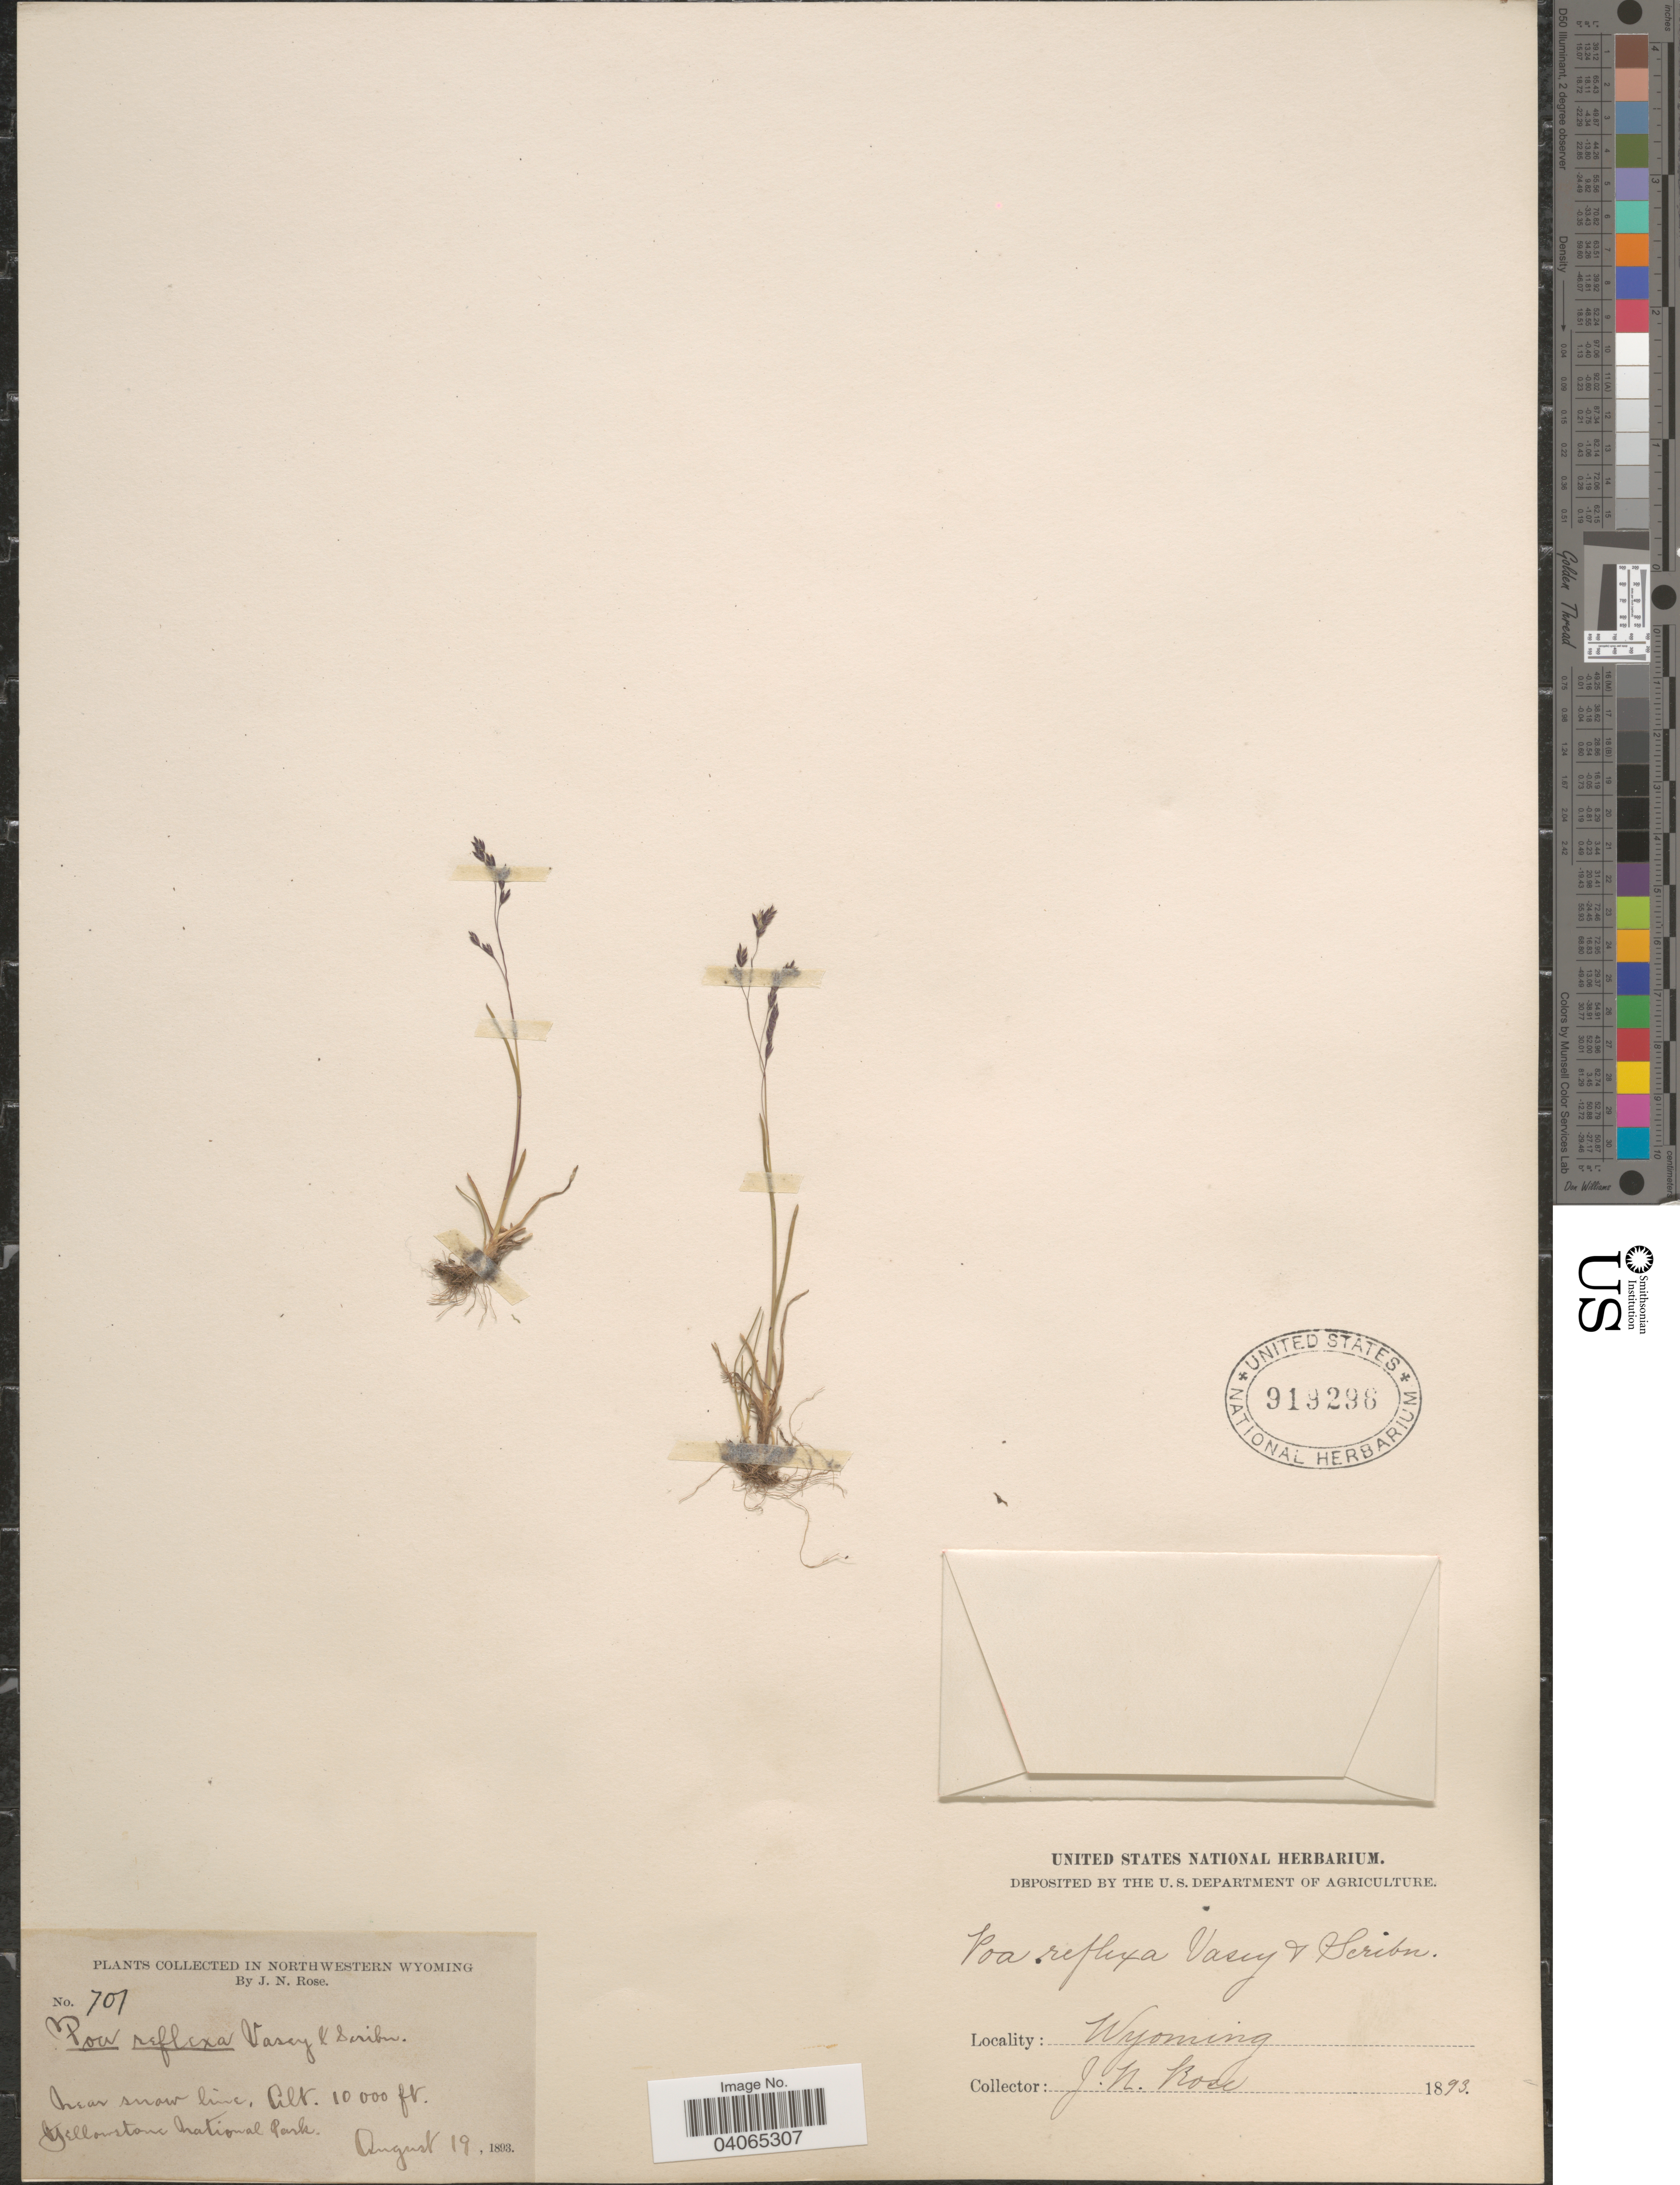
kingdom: Plantae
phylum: Tracheophyta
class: Liliopsida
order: Poales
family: Poaceae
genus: Poa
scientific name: Poa reflexa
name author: Vasey & Scribn.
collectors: J. N. Rose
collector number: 701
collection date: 1893-08-19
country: United States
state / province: Wyoming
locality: Northwestern Wyoming. Near snow line. Yellowstone National Park.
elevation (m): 3048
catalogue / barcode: US 919298